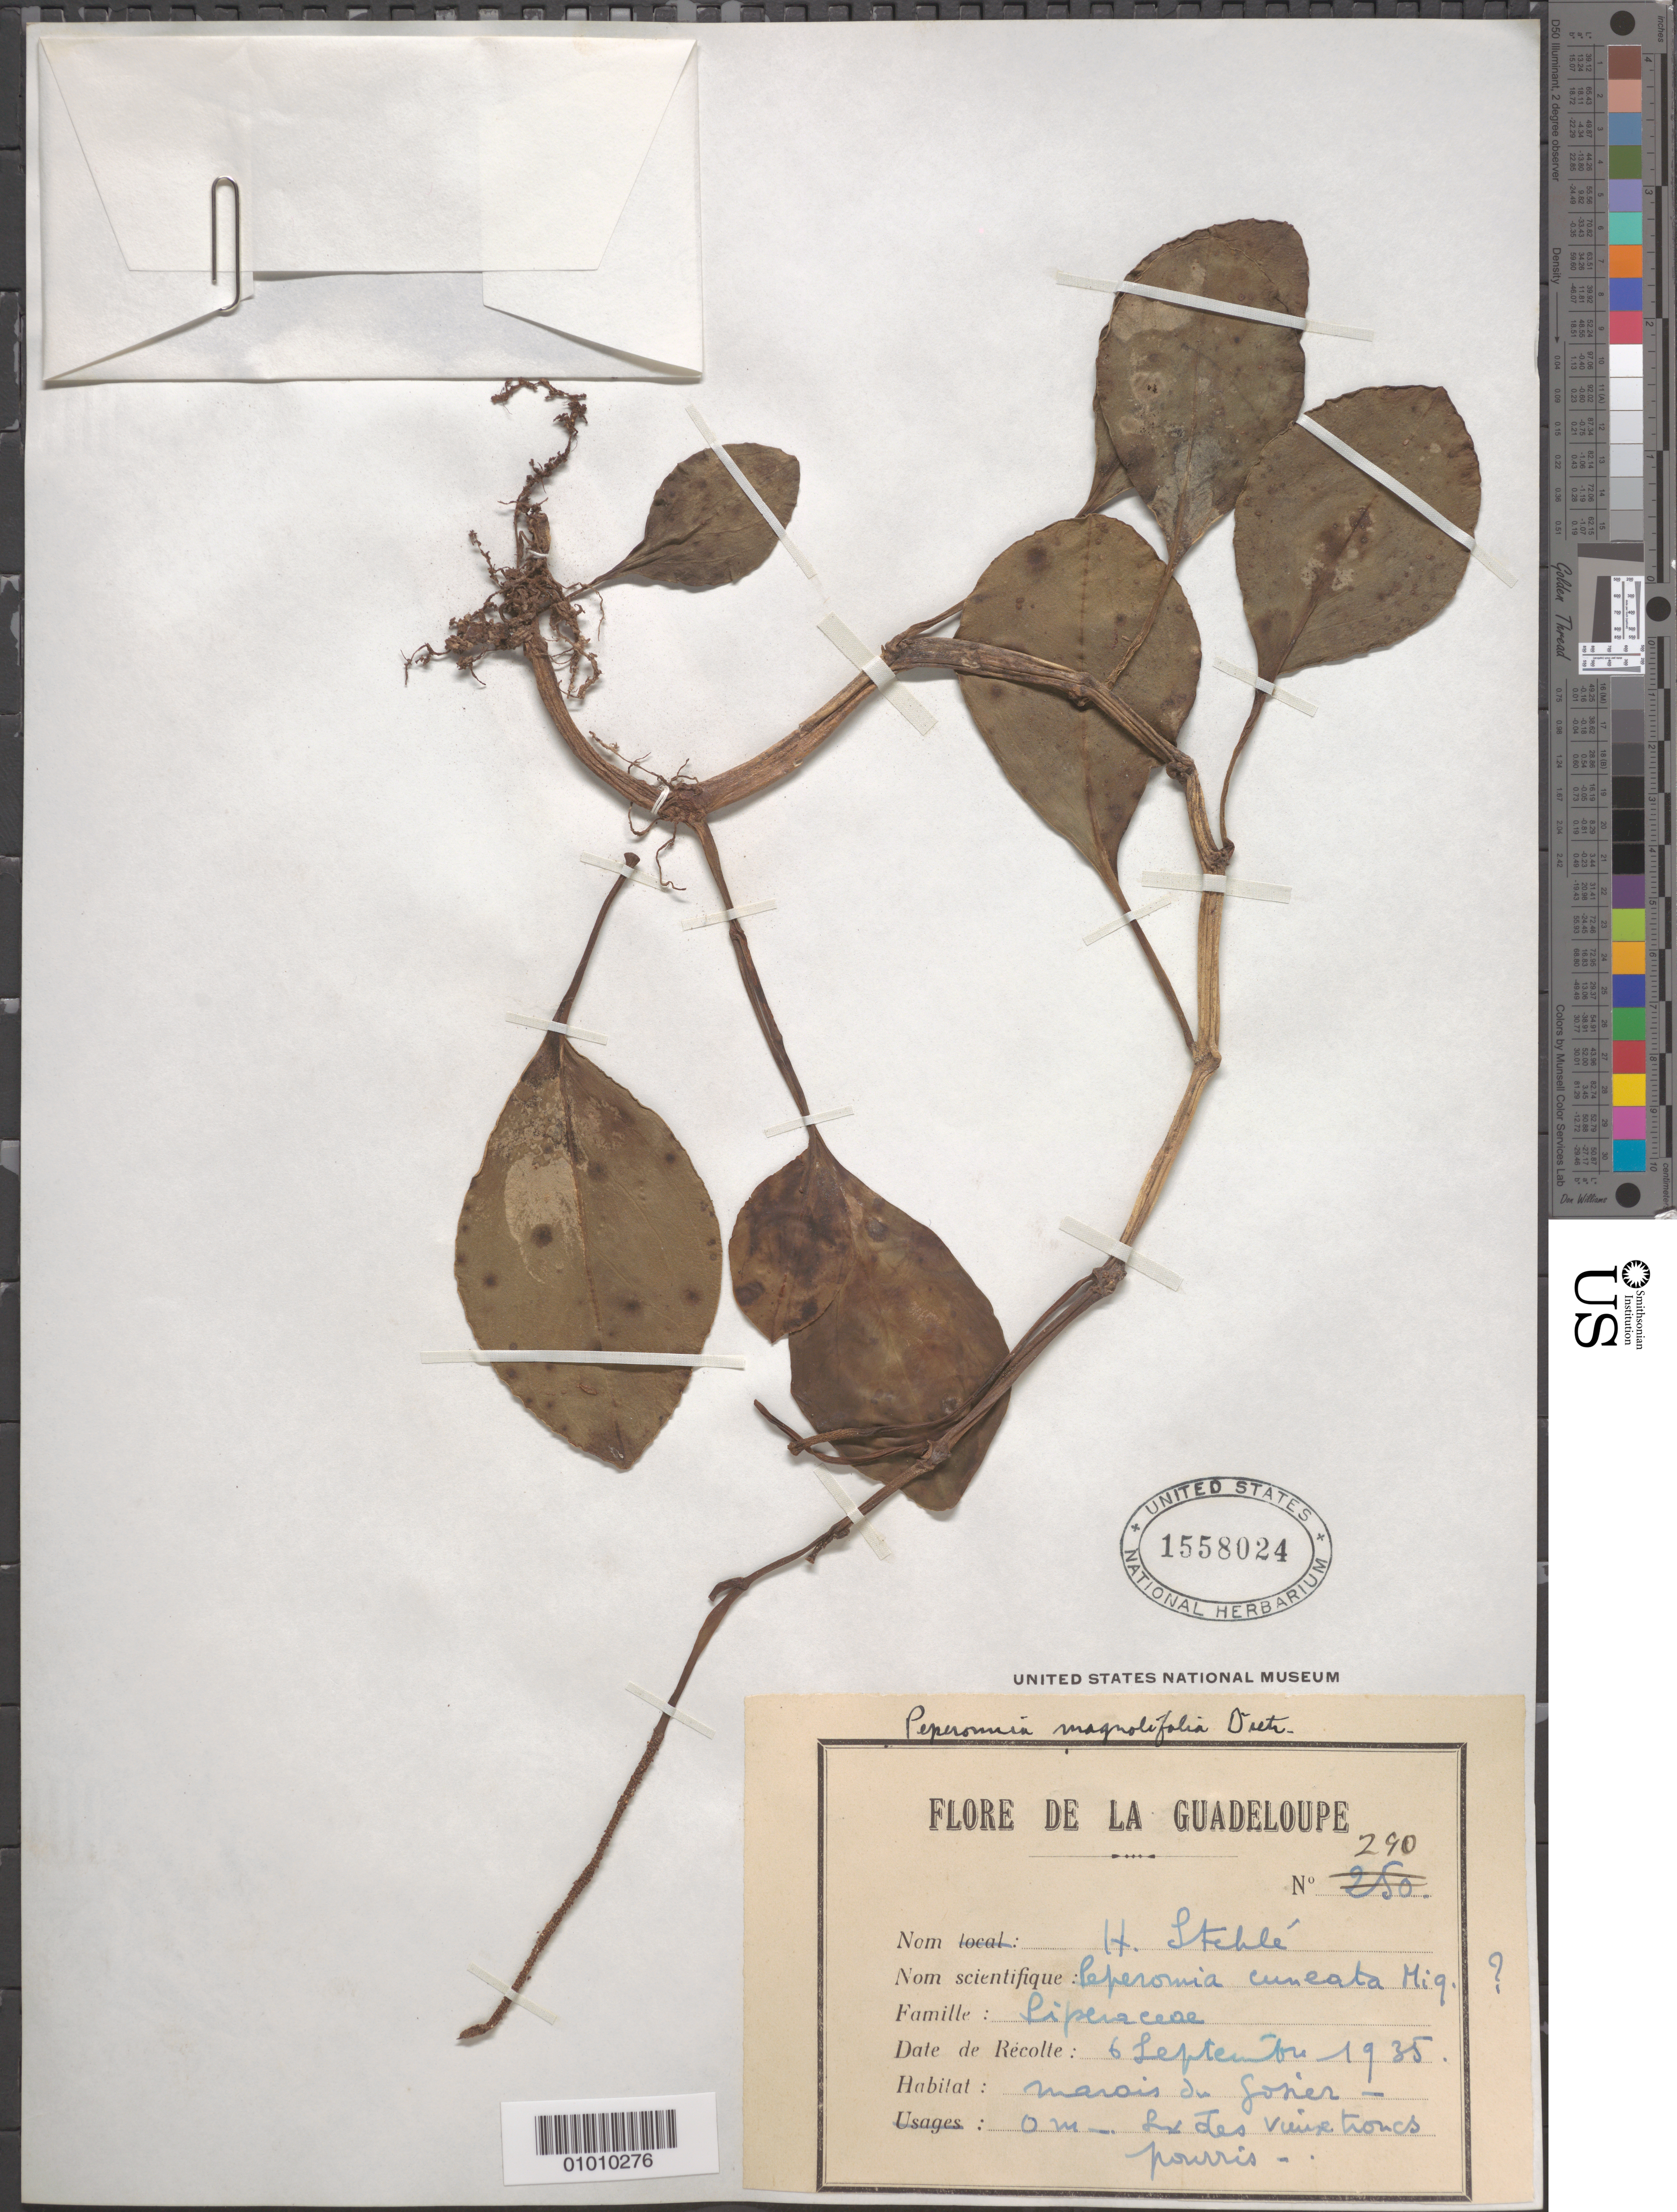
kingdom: Plantae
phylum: Tracheophyta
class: Magnoliopsida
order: Piperales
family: Piperaceae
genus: Peperomia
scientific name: Peperomia magnoliifolia var. magnoliifolia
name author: (Jacq.) A. Dietr.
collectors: H. Stehlé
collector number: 290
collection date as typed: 06 Sep 1935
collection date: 1935-09-06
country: Guadeloupe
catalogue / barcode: US 1558024